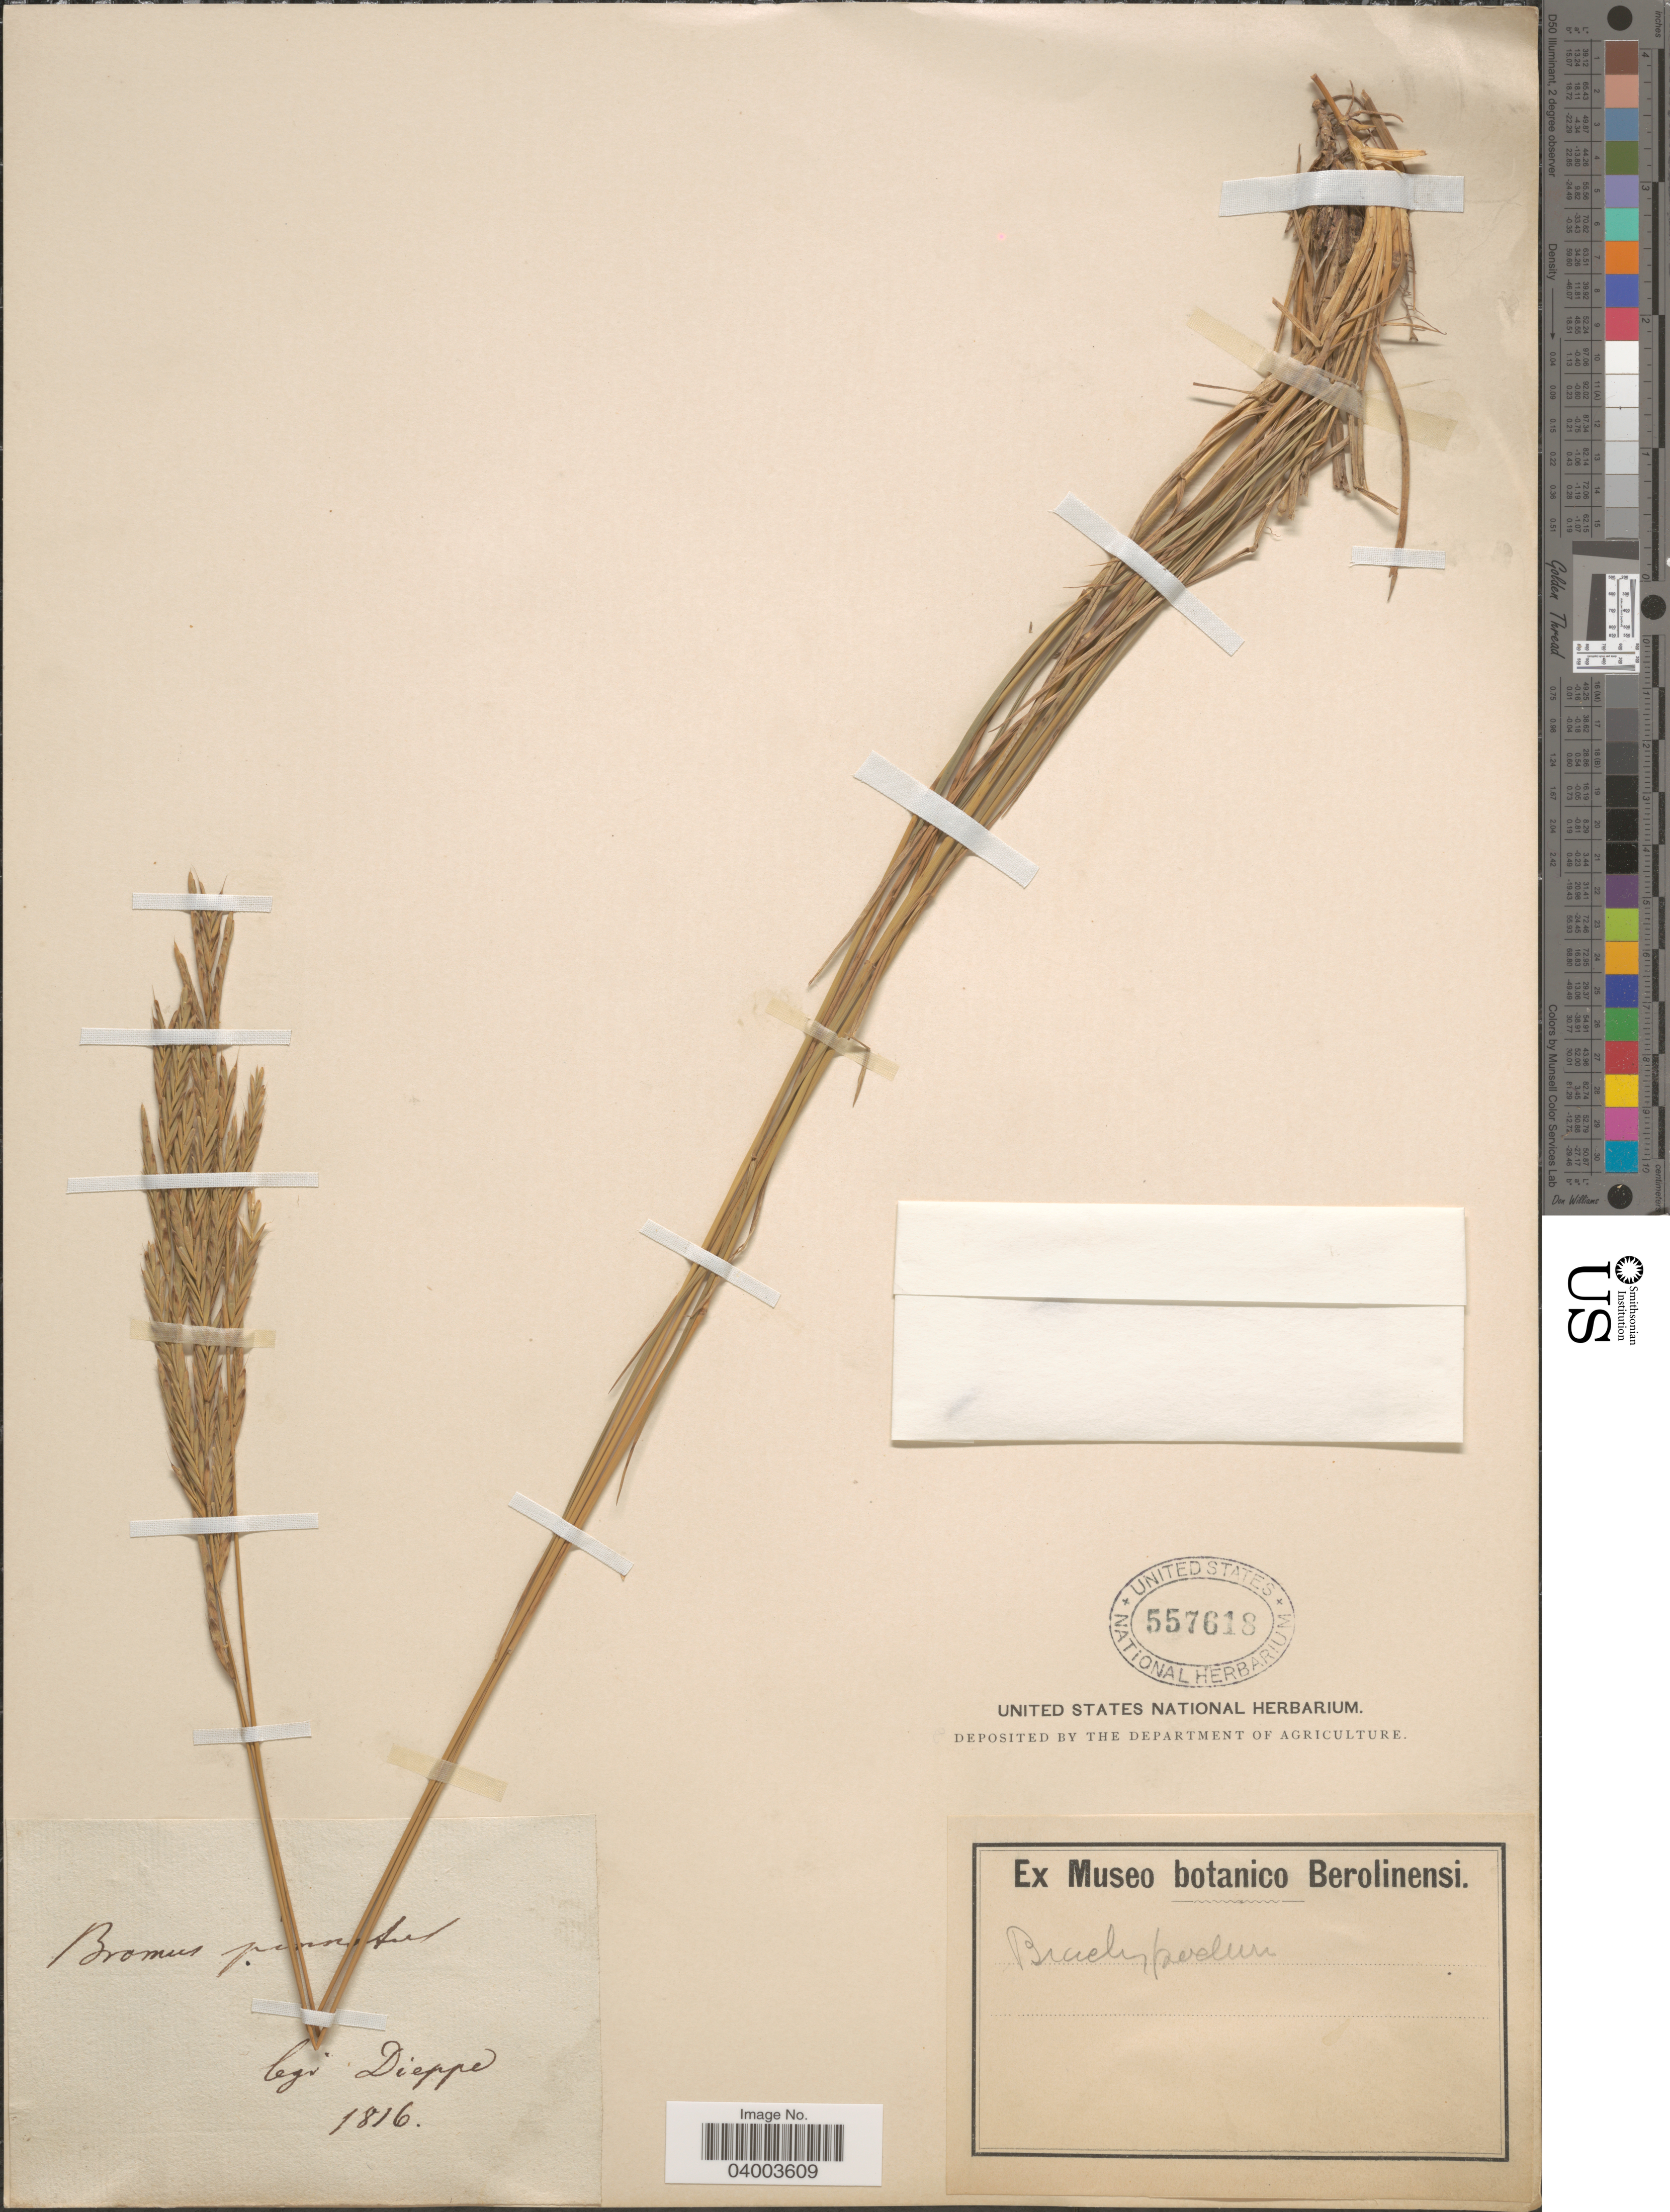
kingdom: Plantae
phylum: Tracheophyta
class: Liliopsida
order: Poales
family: Poaceae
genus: Brachypodium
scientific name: Brachypodium pinnatum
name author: (L.) P. Beauv.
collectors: Dieppe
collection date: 1816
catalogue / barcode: US 557618